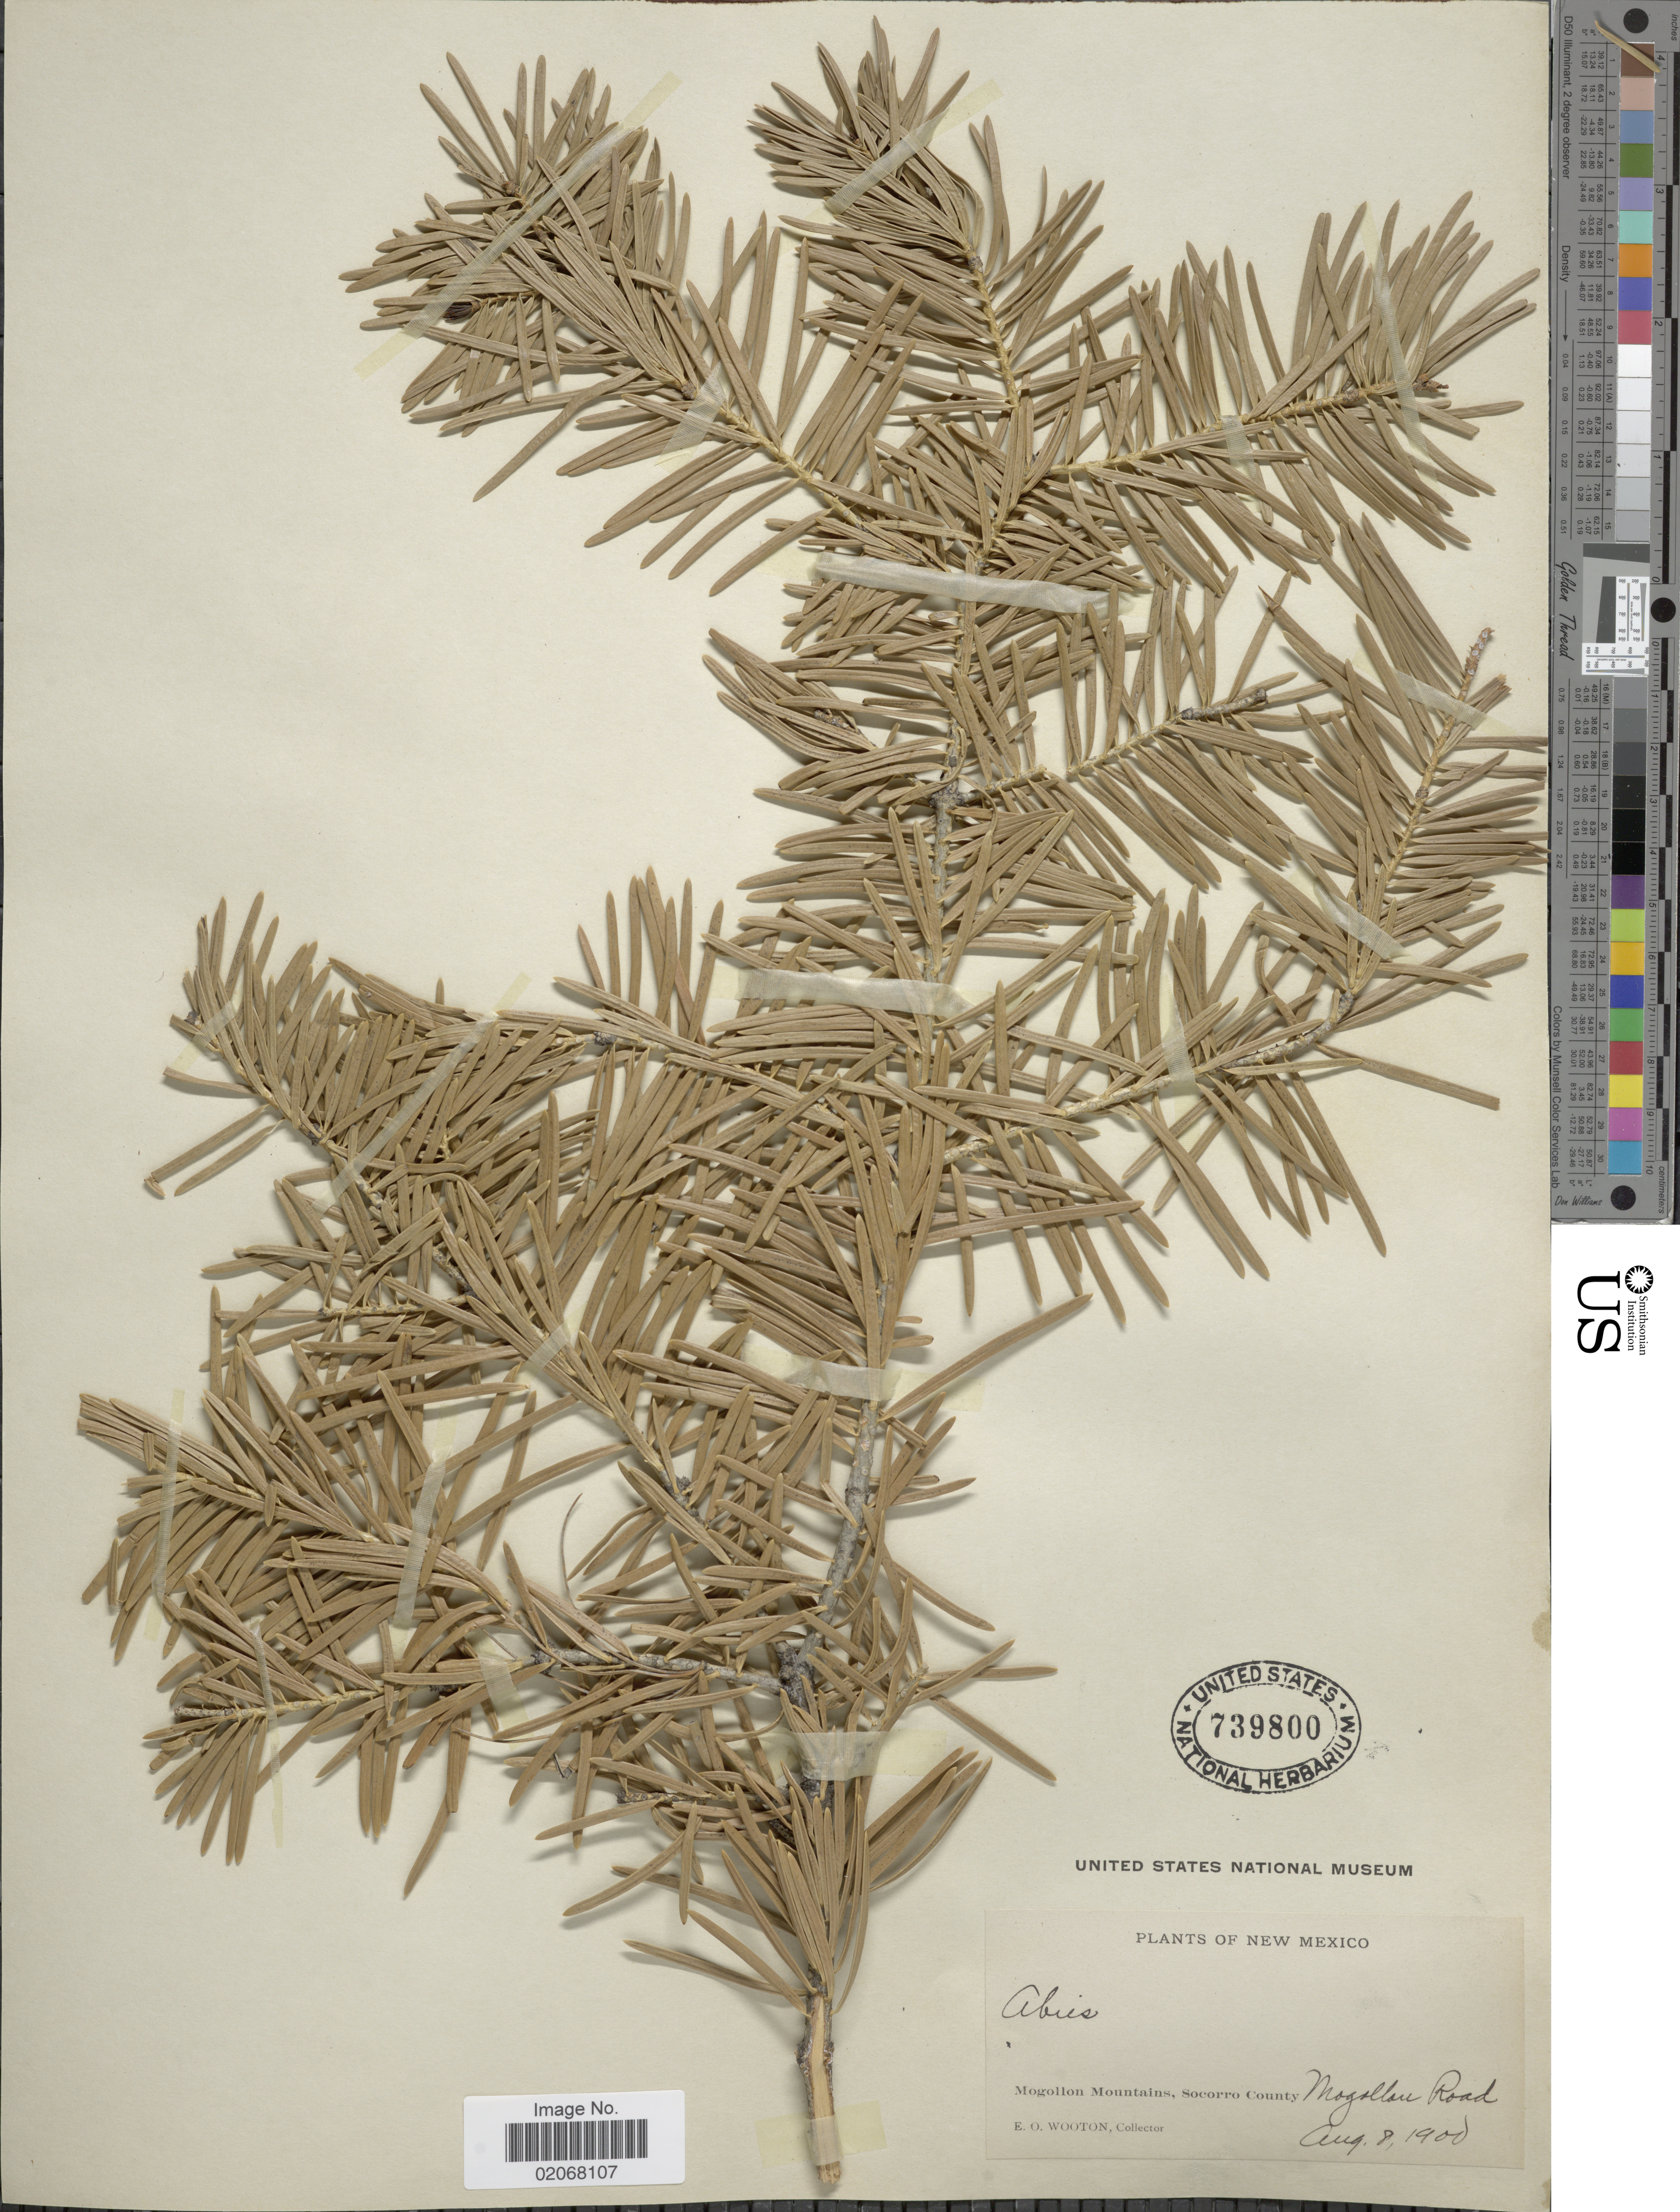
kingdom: Plantae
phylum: Tracheophyta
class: Pinopsida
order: Pinales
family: Pinaceae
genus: Abies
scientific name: Abies concolor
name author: (Gordon & Glend.) Lindl. ex Hildebr.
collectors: E. O. Wooton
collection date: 1900-08-08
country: United States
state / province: New Mexico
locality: Mogollon Mountains, Socorro County, Mogollon Road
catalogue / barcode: US 739800